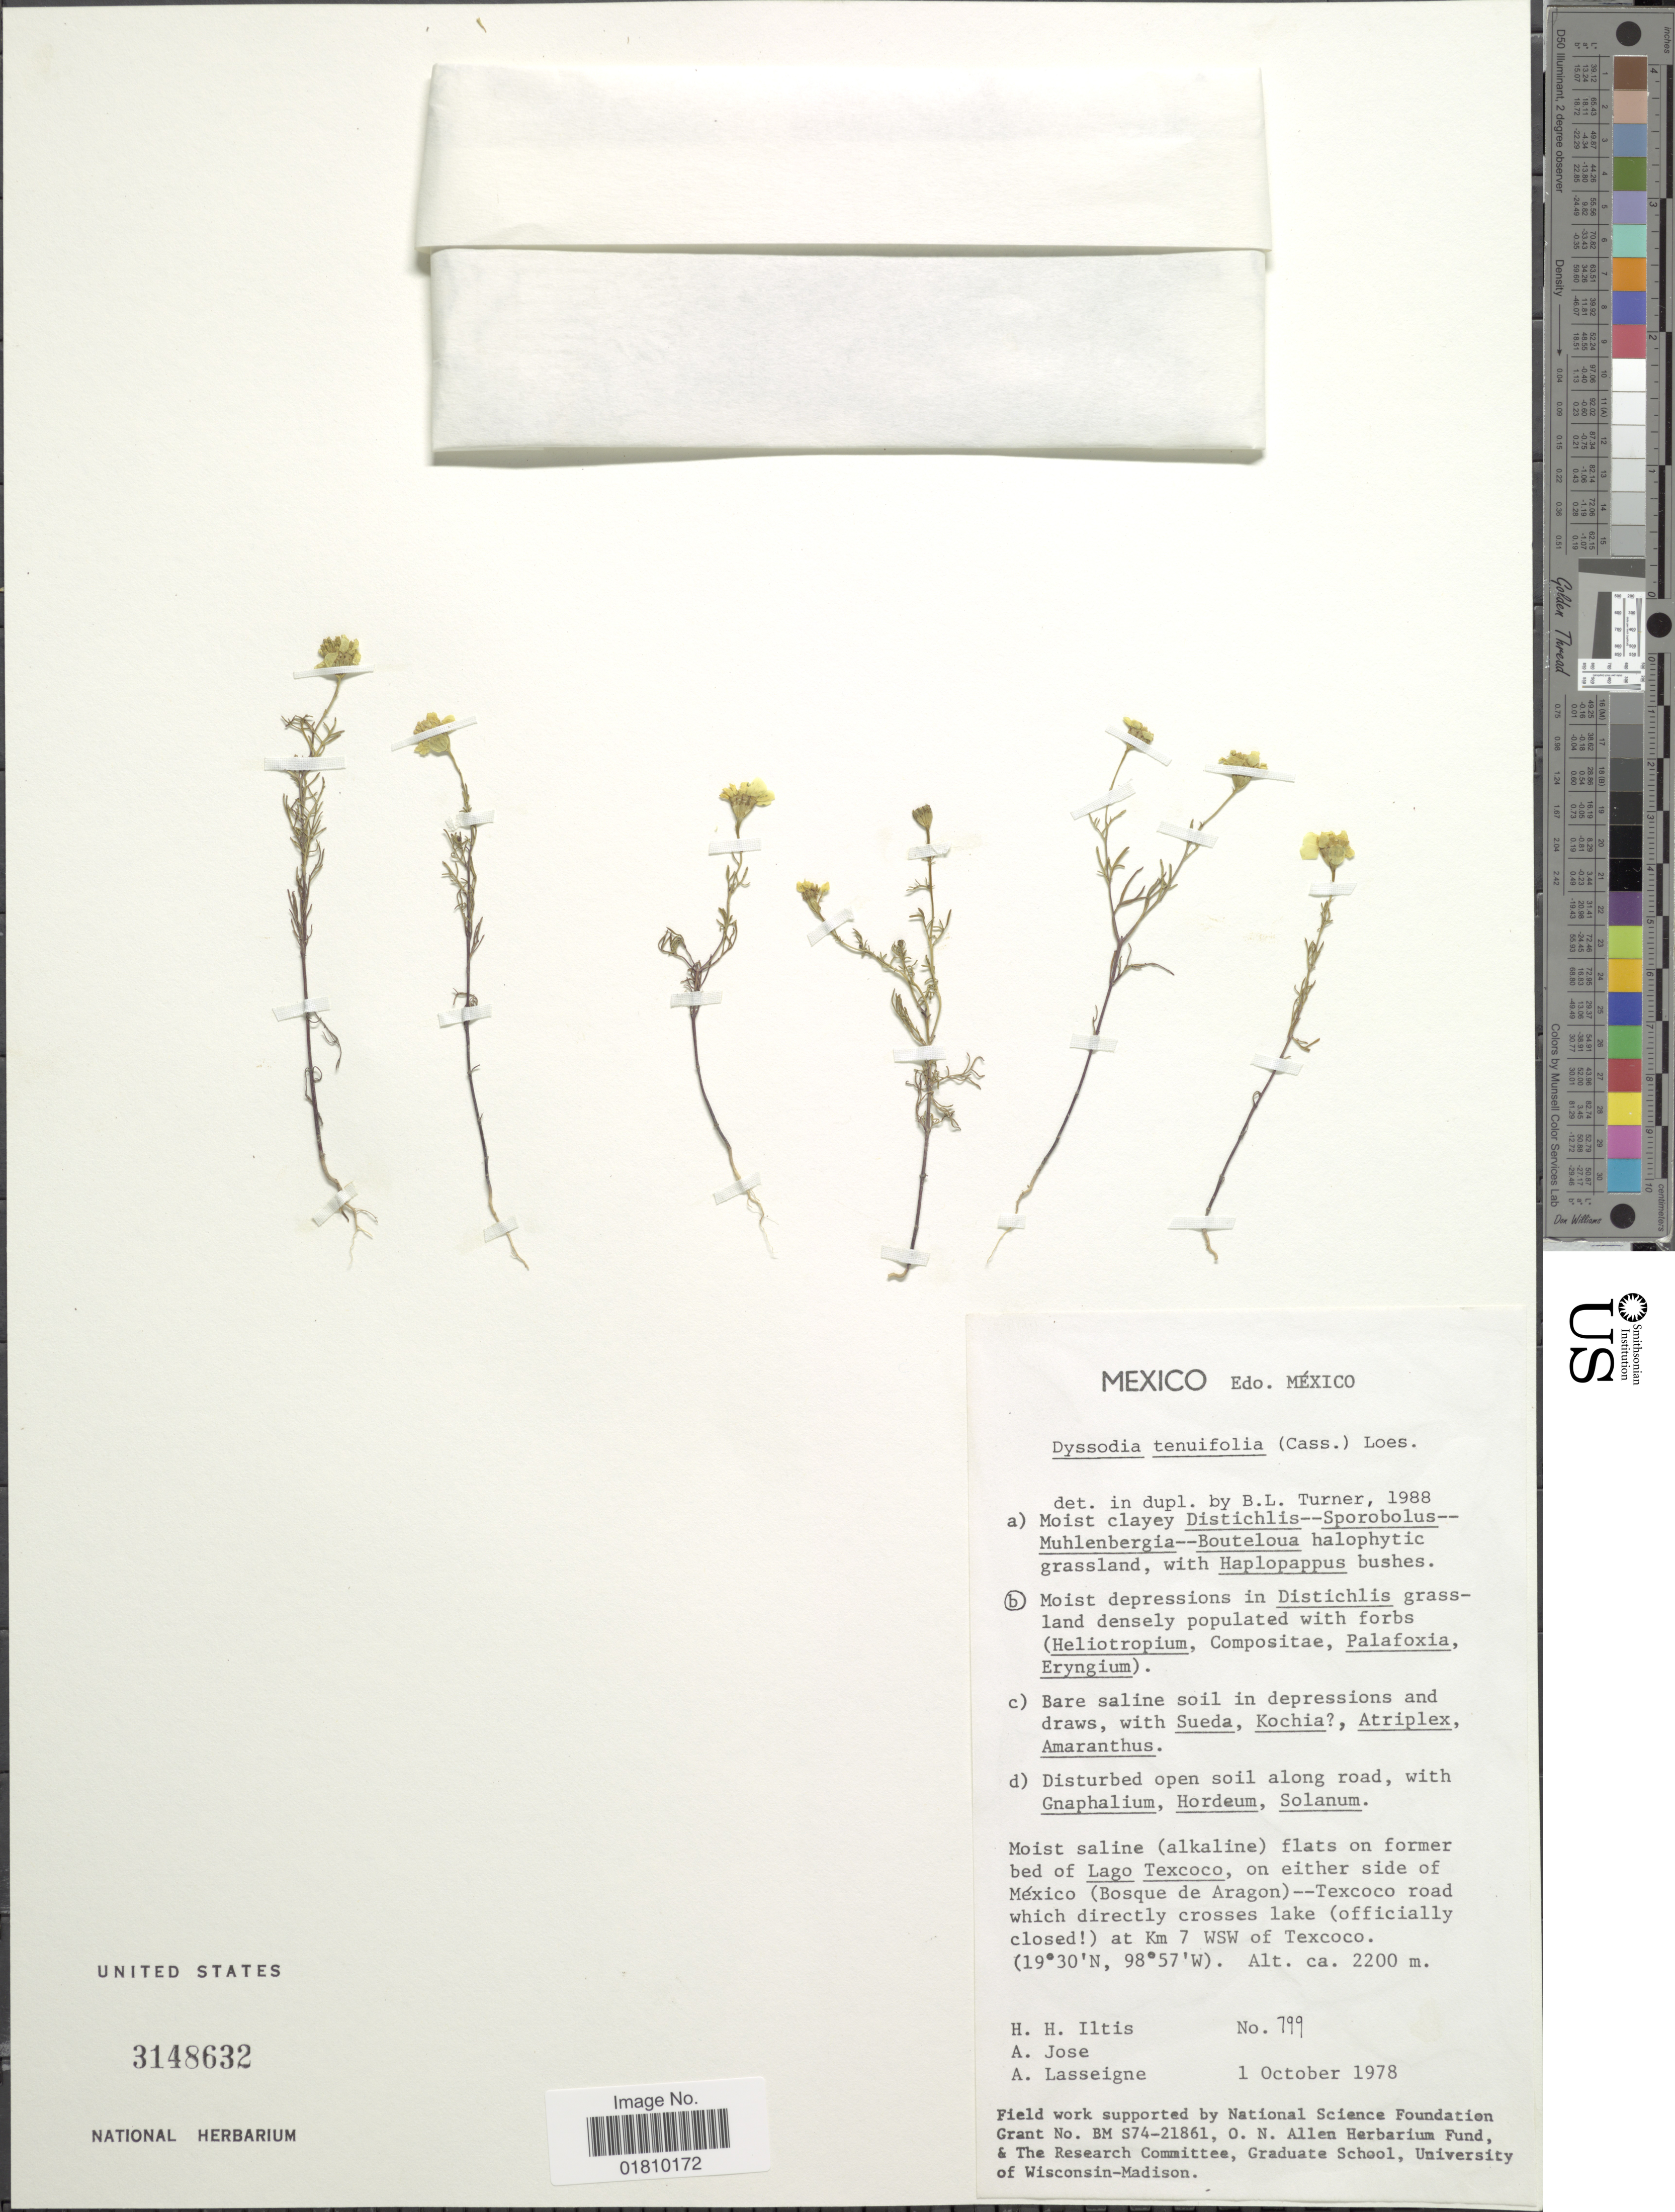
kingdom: Plantae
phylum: Tracheophyta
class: Magnoliopsida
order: Asterales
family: Asteraceae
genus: Thymophylla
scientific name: Thymophylla tenuifolia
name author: (Cass.) Rydb.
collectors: H. H. Iltis, A. Jose & A. Lasseigne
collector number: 799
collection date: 1978-10-01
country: Mexico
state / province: México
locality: Moist skaline (alkaline) falts on former bed of Lago Texcoco, on either side of México (Bosque de Aragon), Texcoco road which directly crosses lake (officially closed) at Km 7 WSW of Texcoco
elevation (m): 2200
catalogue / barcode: US 3148632